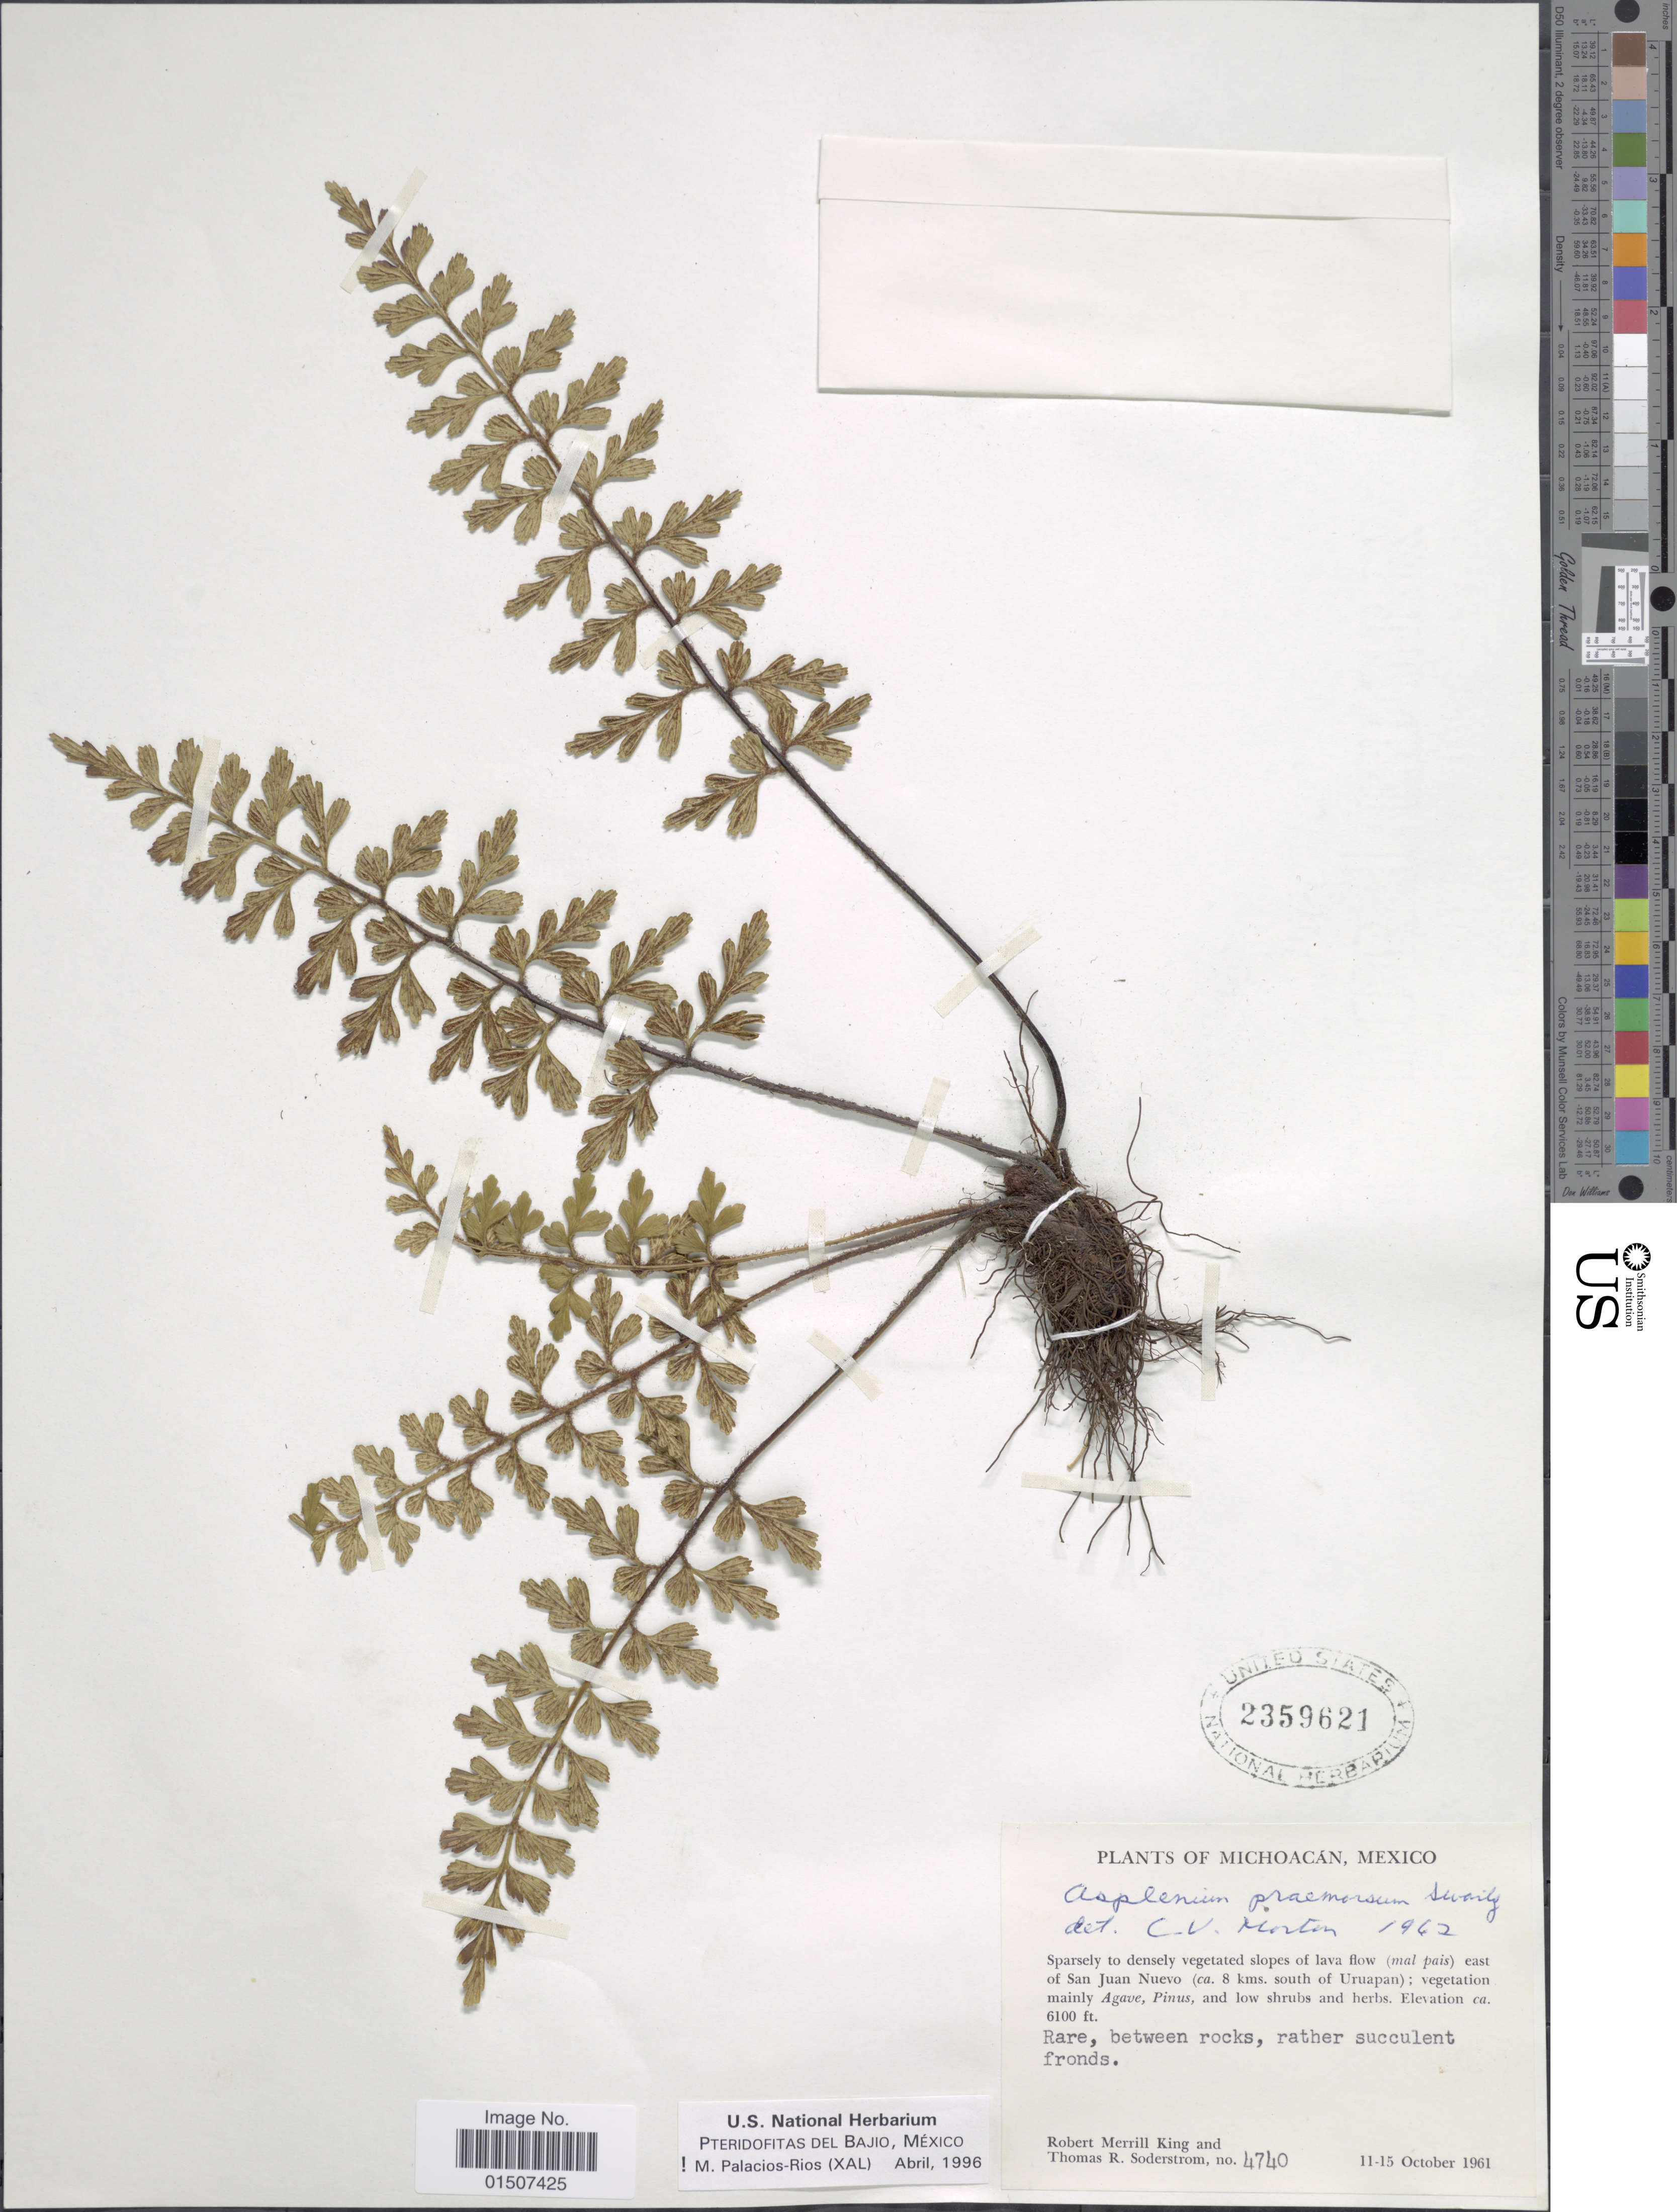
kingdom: Plantae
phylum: Tracheophyta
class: Polypodiopsida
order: Polypodiales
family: Aspleniaceae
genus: Asplenium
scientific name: Asplenium praemorsum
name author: Sw.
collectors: R. M. King & T. R. Soderstrom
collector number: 4740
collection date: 1961-10-11/1961-10-15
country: Mexico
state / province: Michoacán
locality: East of San Juan Nuevo (ca. 8 kms. south of Uruapan)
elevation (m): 1859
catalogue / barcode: US 2359621